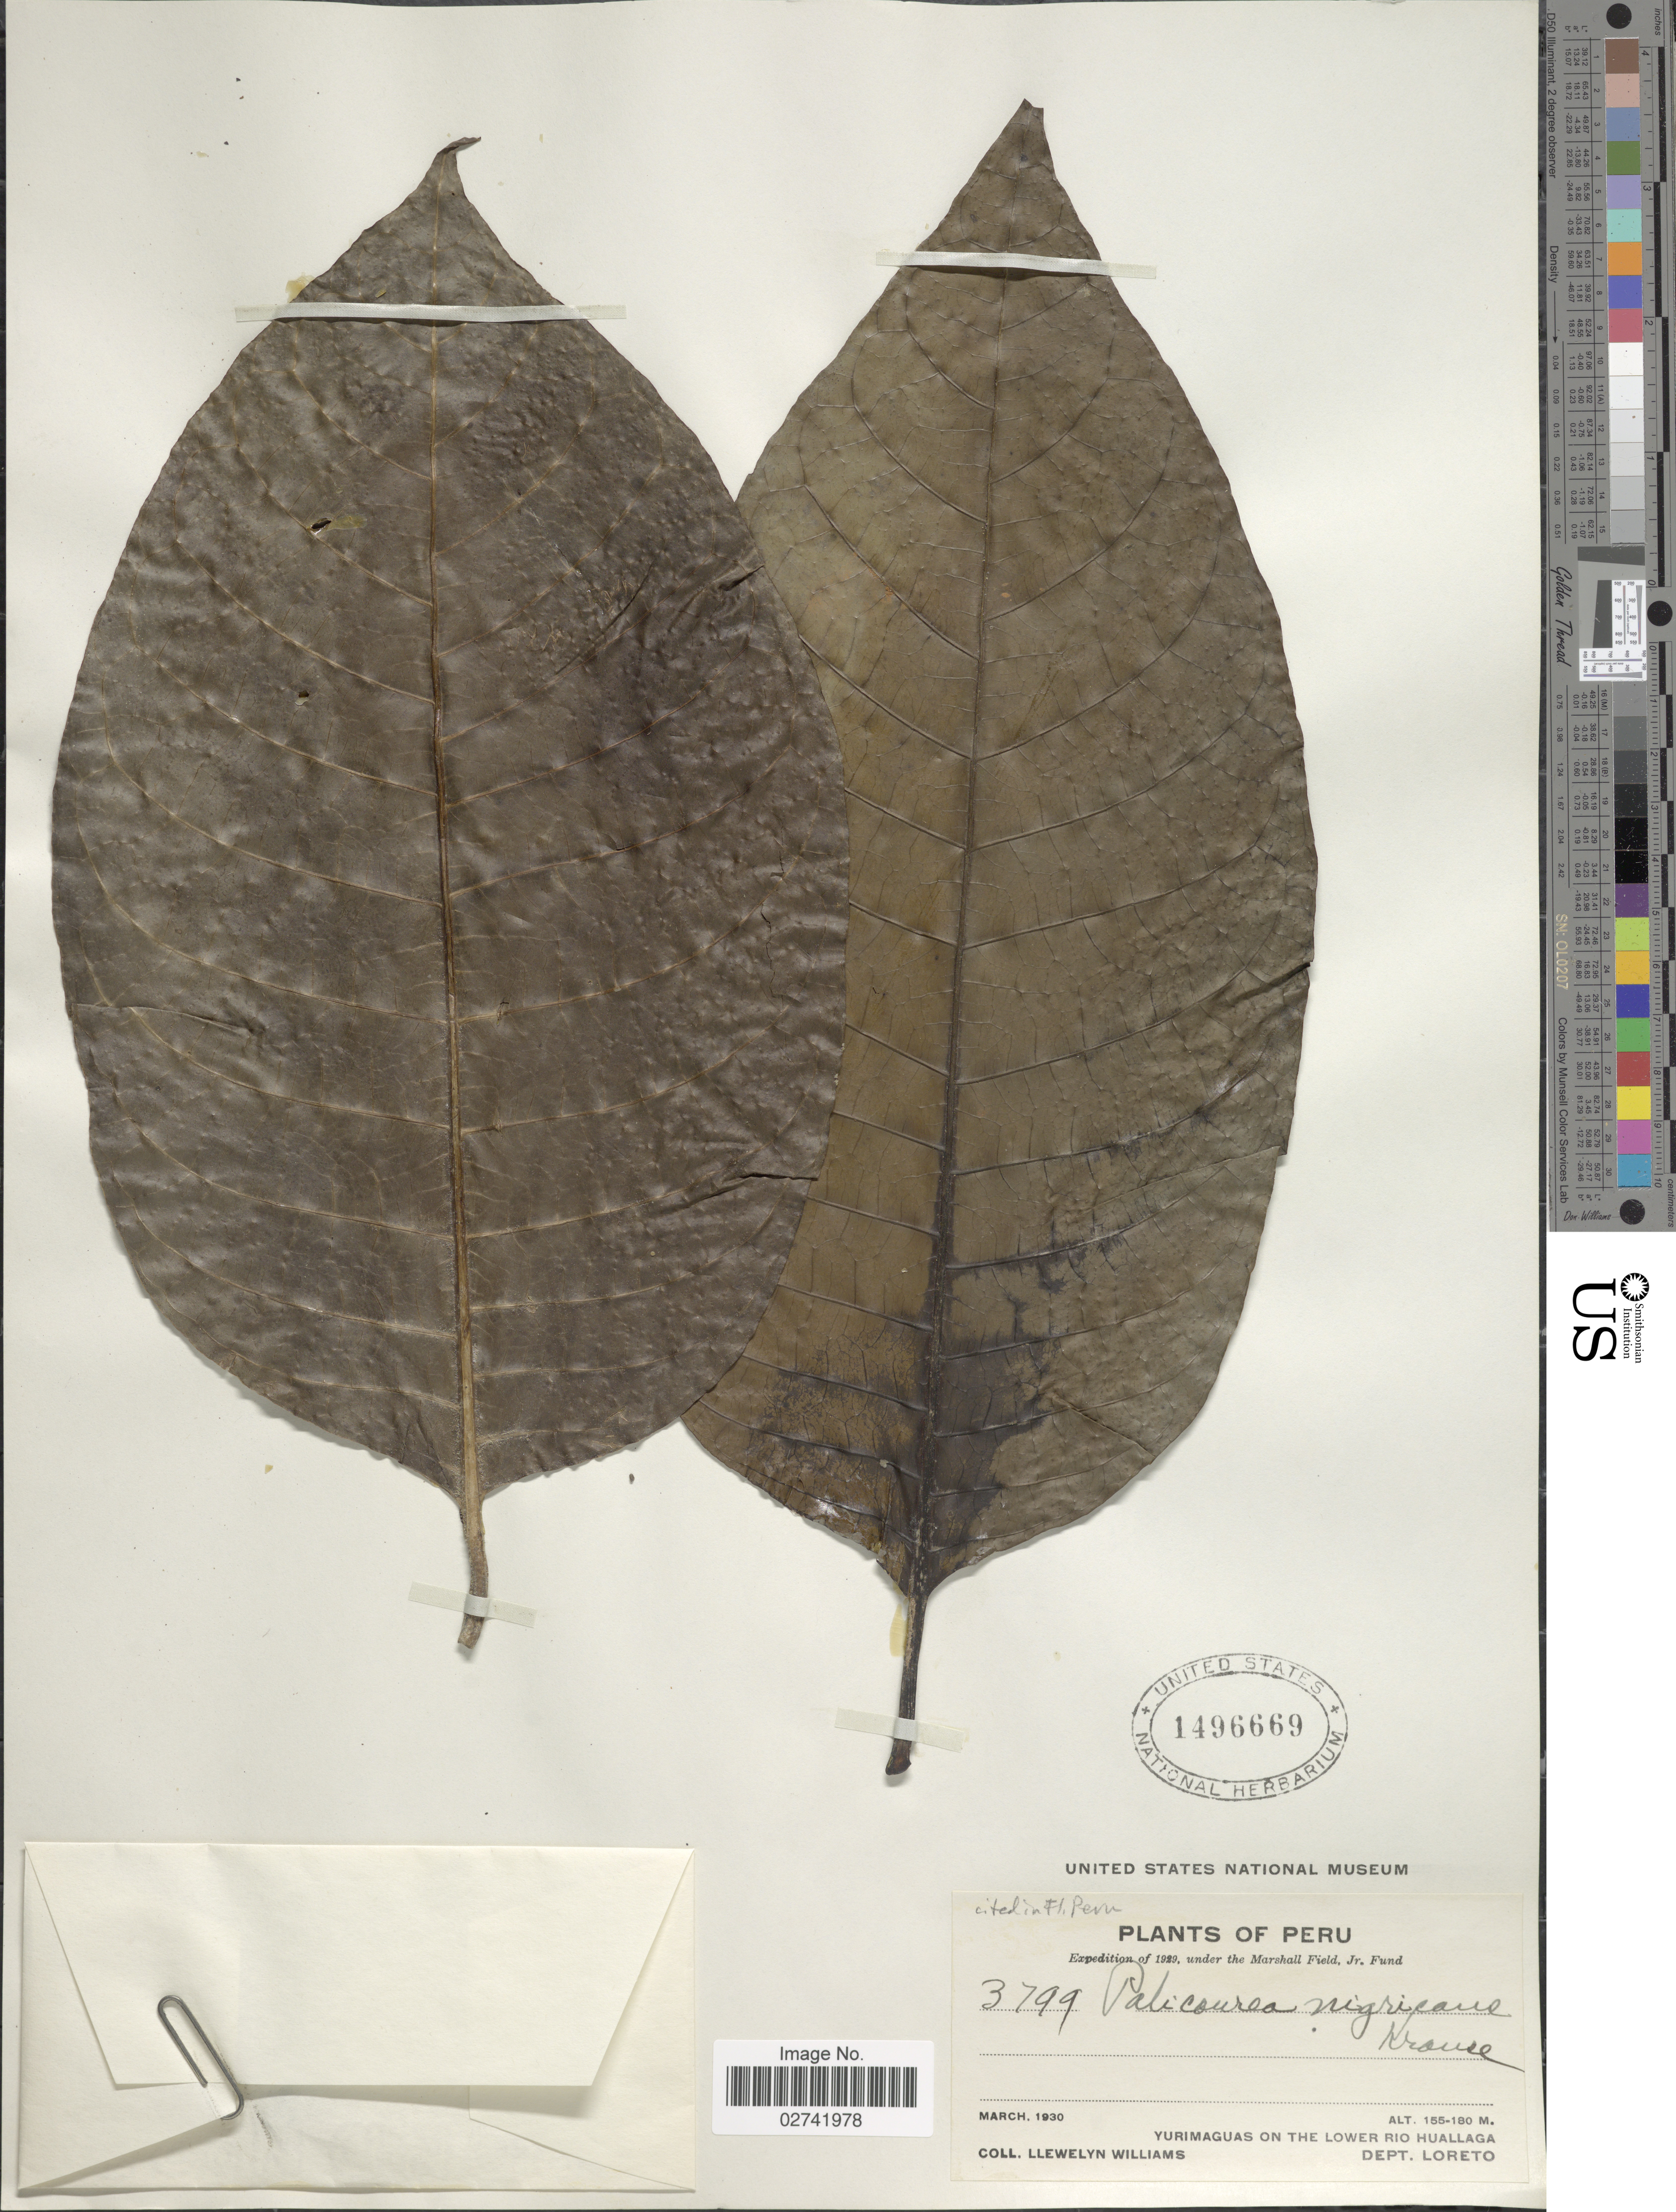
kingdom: Plantae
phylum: Tracheophyta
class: Magnoliopsida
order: Gentianales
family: Rubiaceae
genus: Palicourea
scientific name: Palicourea nigricans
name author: Krause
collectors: Ll. Williams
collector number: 3799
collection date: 1930-03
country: Peru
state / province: Loreto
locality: Yurimaguas on the Lower Rio Huallaga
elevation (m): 155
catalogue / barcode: US 1496669